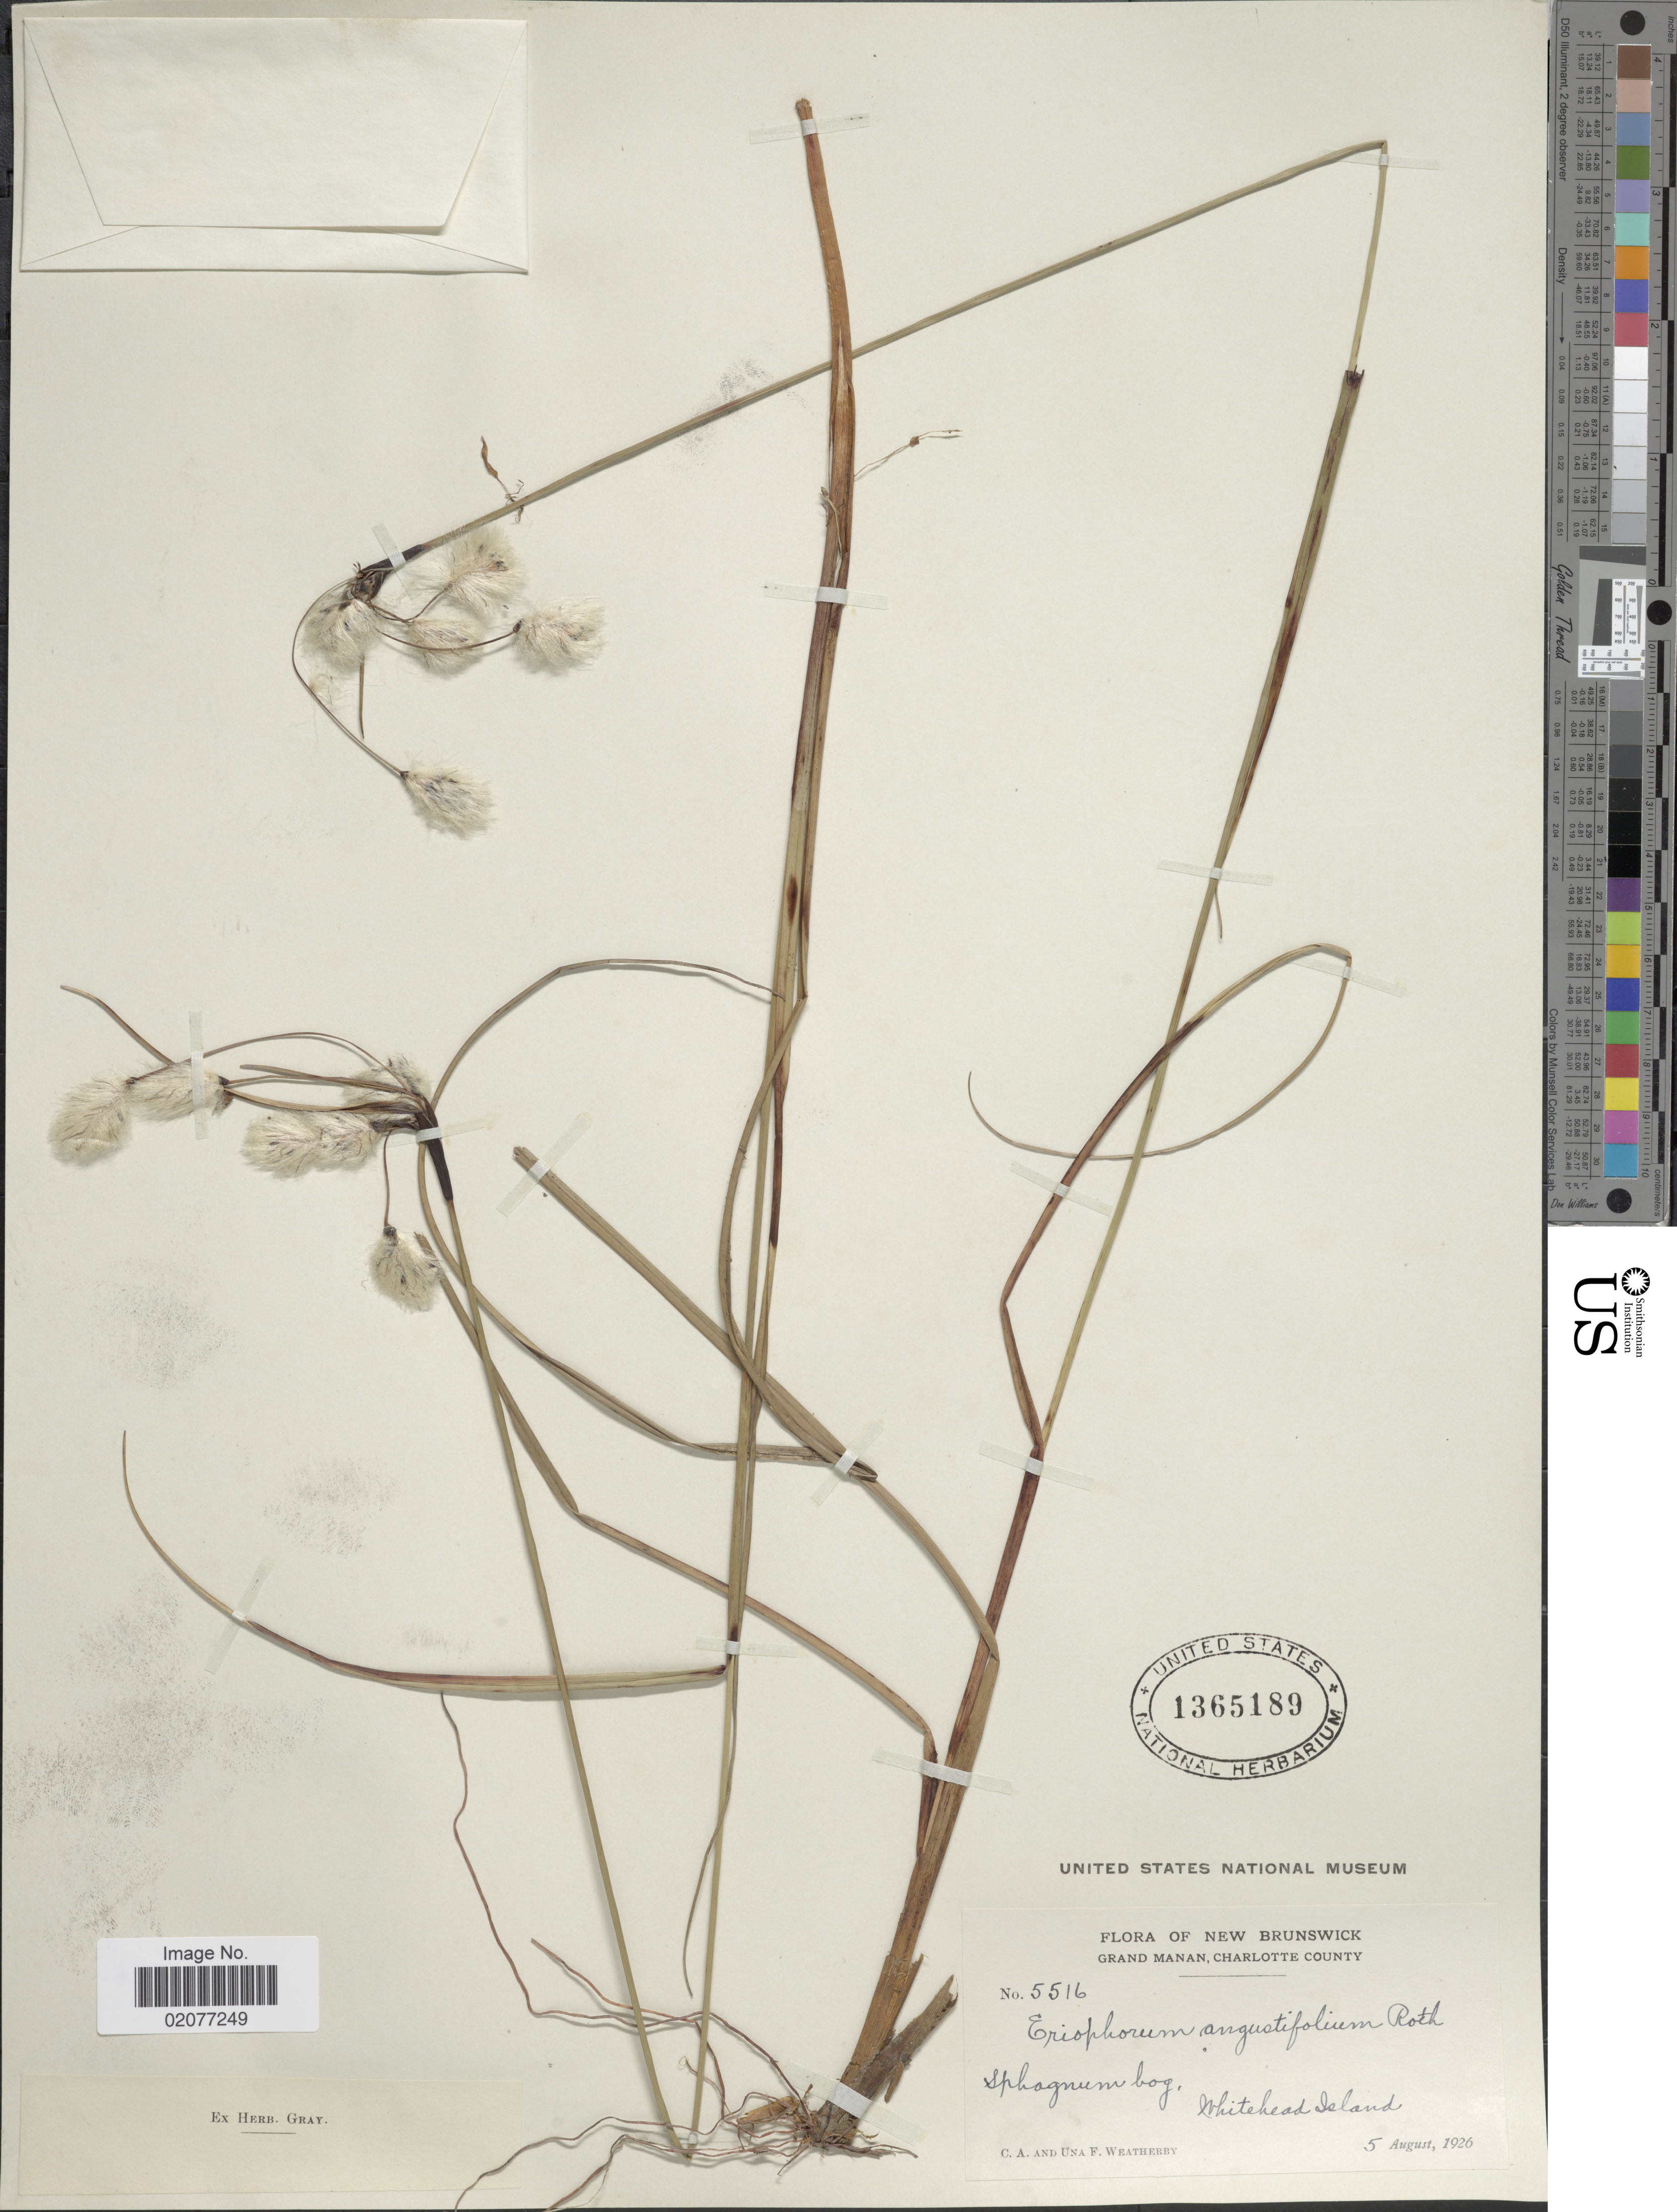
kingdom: Plantae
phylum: Tracheophyta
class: Liliopsida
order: Poales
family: Cyperaceae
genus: Eriophorum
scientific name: Eriophorum angustifolium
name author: Honck.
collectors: C. A. Weatherby & U. L. Weatherby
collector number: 551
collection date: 1926-08-05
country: Canada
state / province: New Brunswick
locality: New Brunswick, Grand Manan, Charlotte County. Whitehead Island.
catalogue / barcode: US 1365189